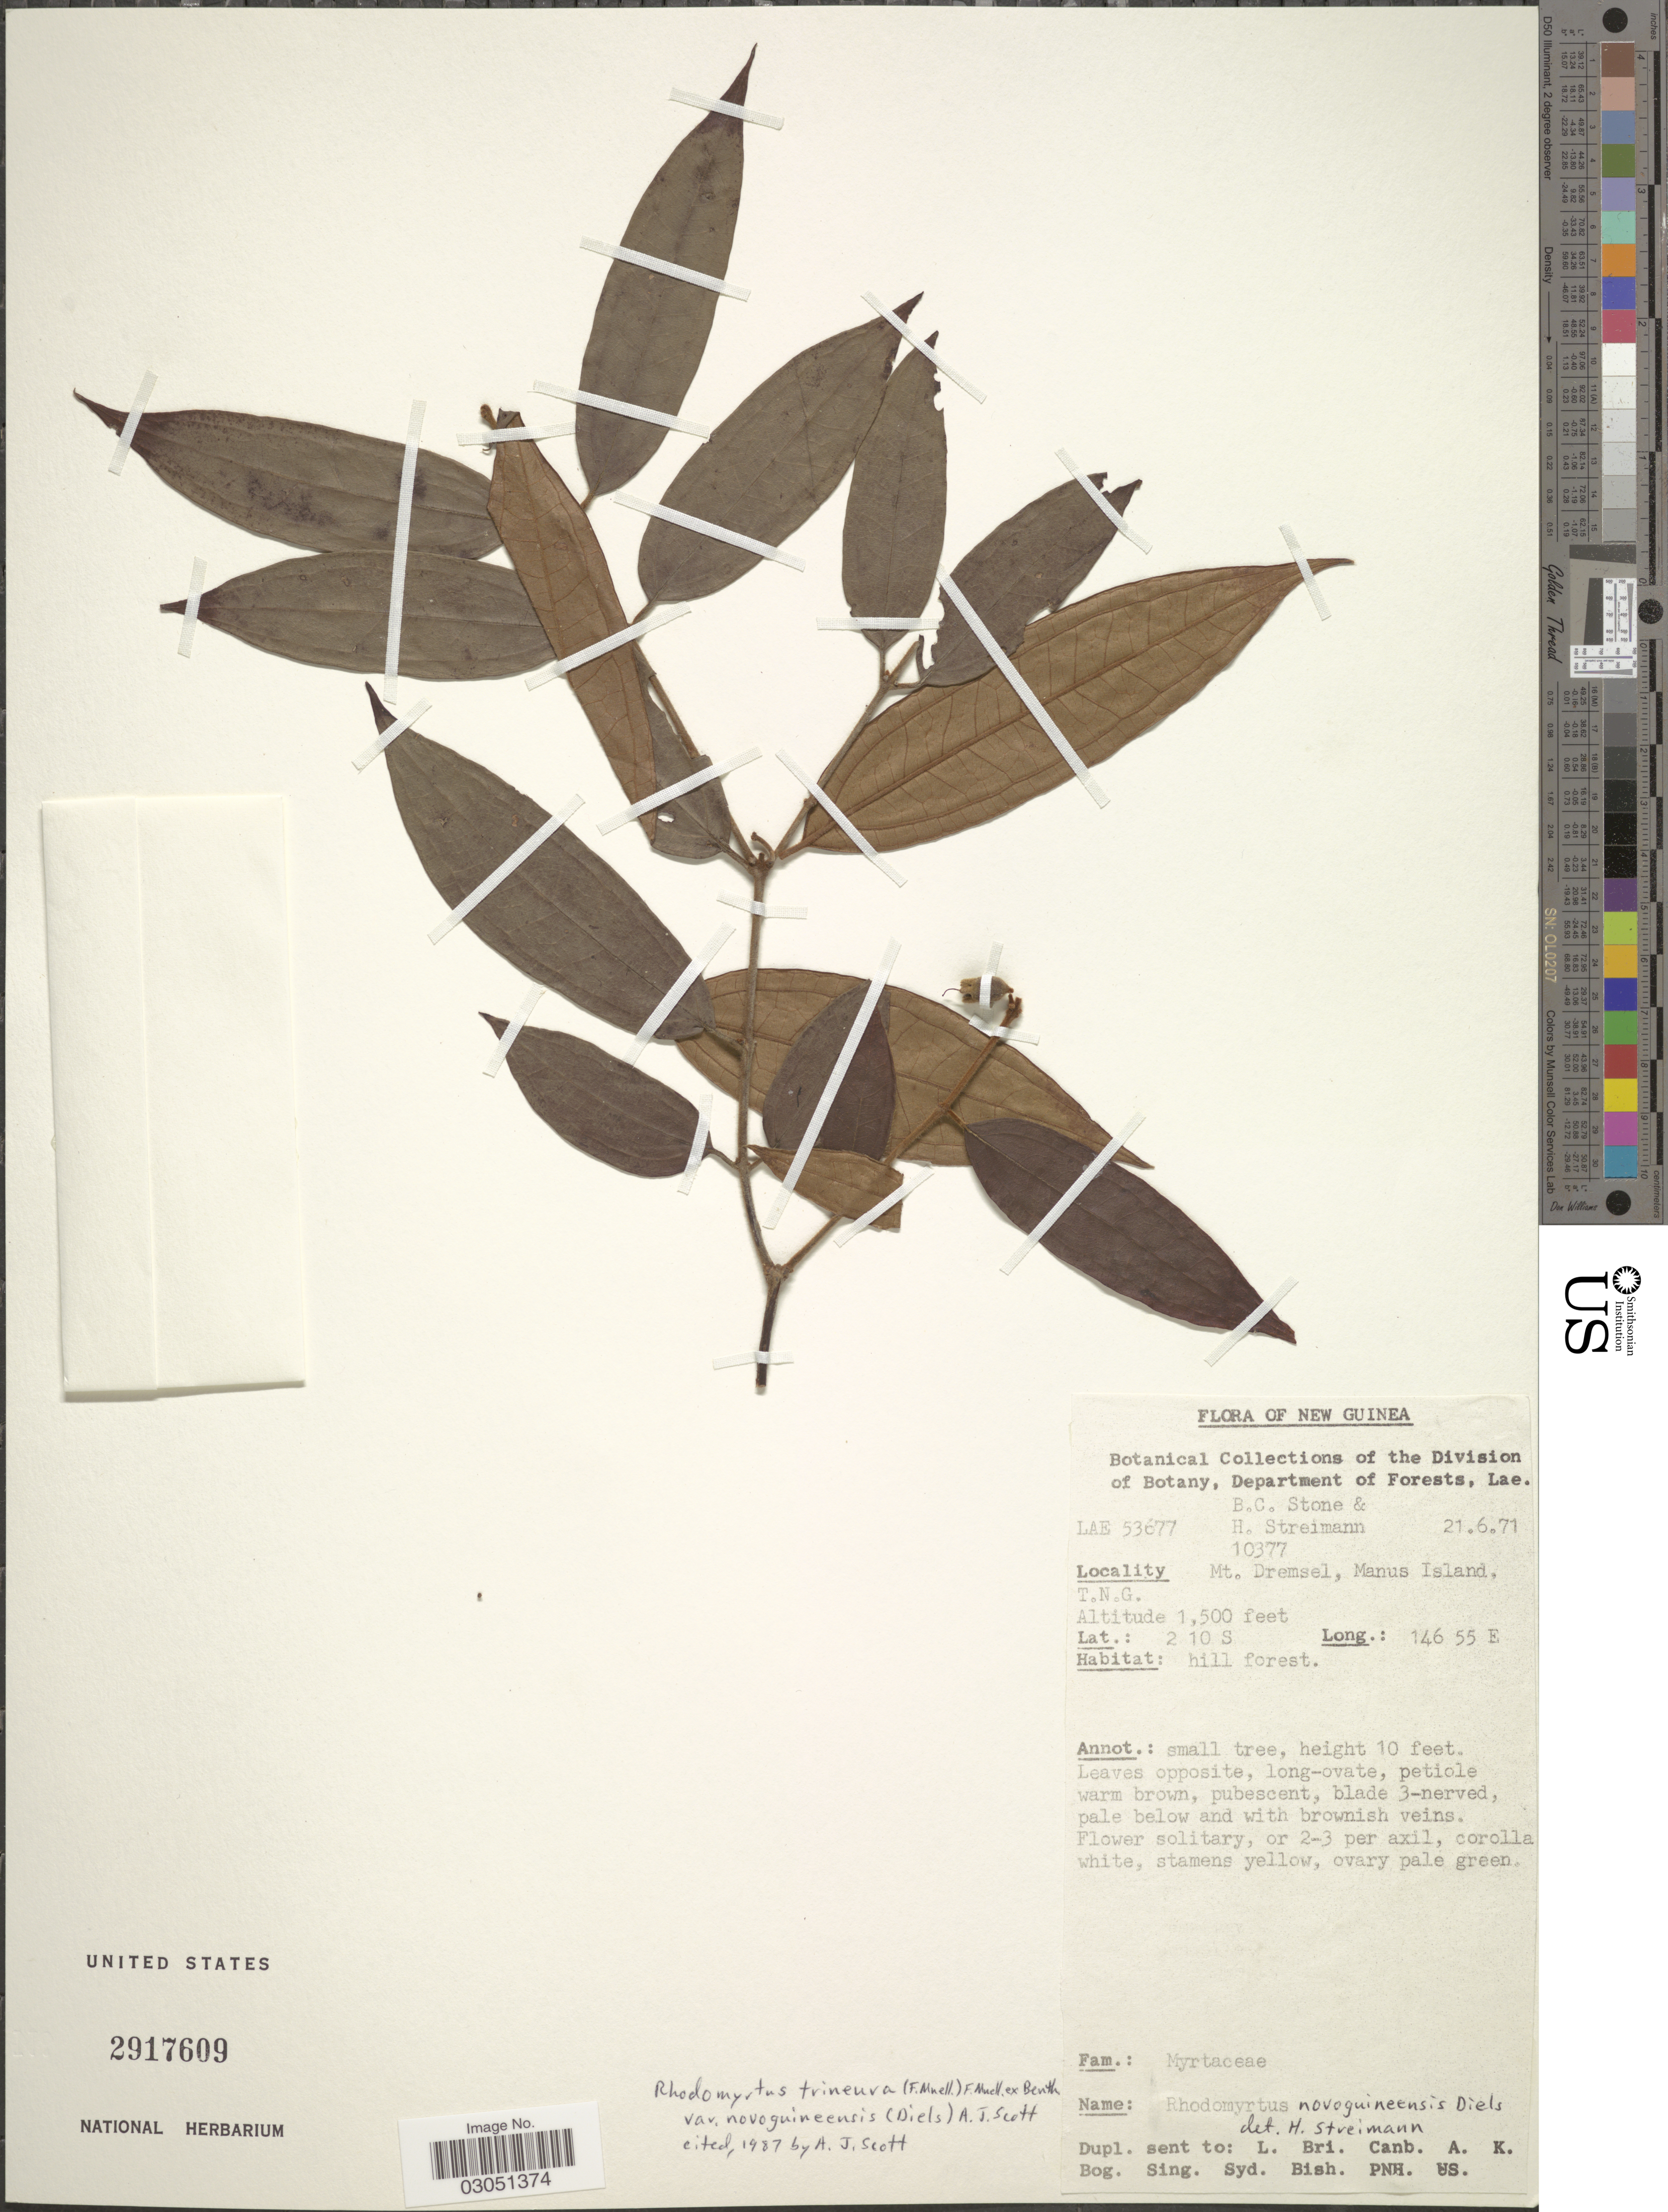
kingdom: Plantae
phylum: Tracheophyta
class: Magnoliopsida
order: Myrtales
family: Myrtaceae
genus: Rhodomyrtus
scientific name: Rhodomyrtus trineura var. novoguineensis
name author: (F. Muell.) F. Muell. ex Benth.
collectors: B. C. Stone & H. Streimann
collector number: LAE53677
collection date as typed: Transcribed d/m/y: 21/6/71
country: Papua New Guinea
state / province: Manus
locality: New Guinea, Mt. Dremsel, Manus Island. T.N.G.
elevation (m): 457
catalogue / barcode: US 2917609